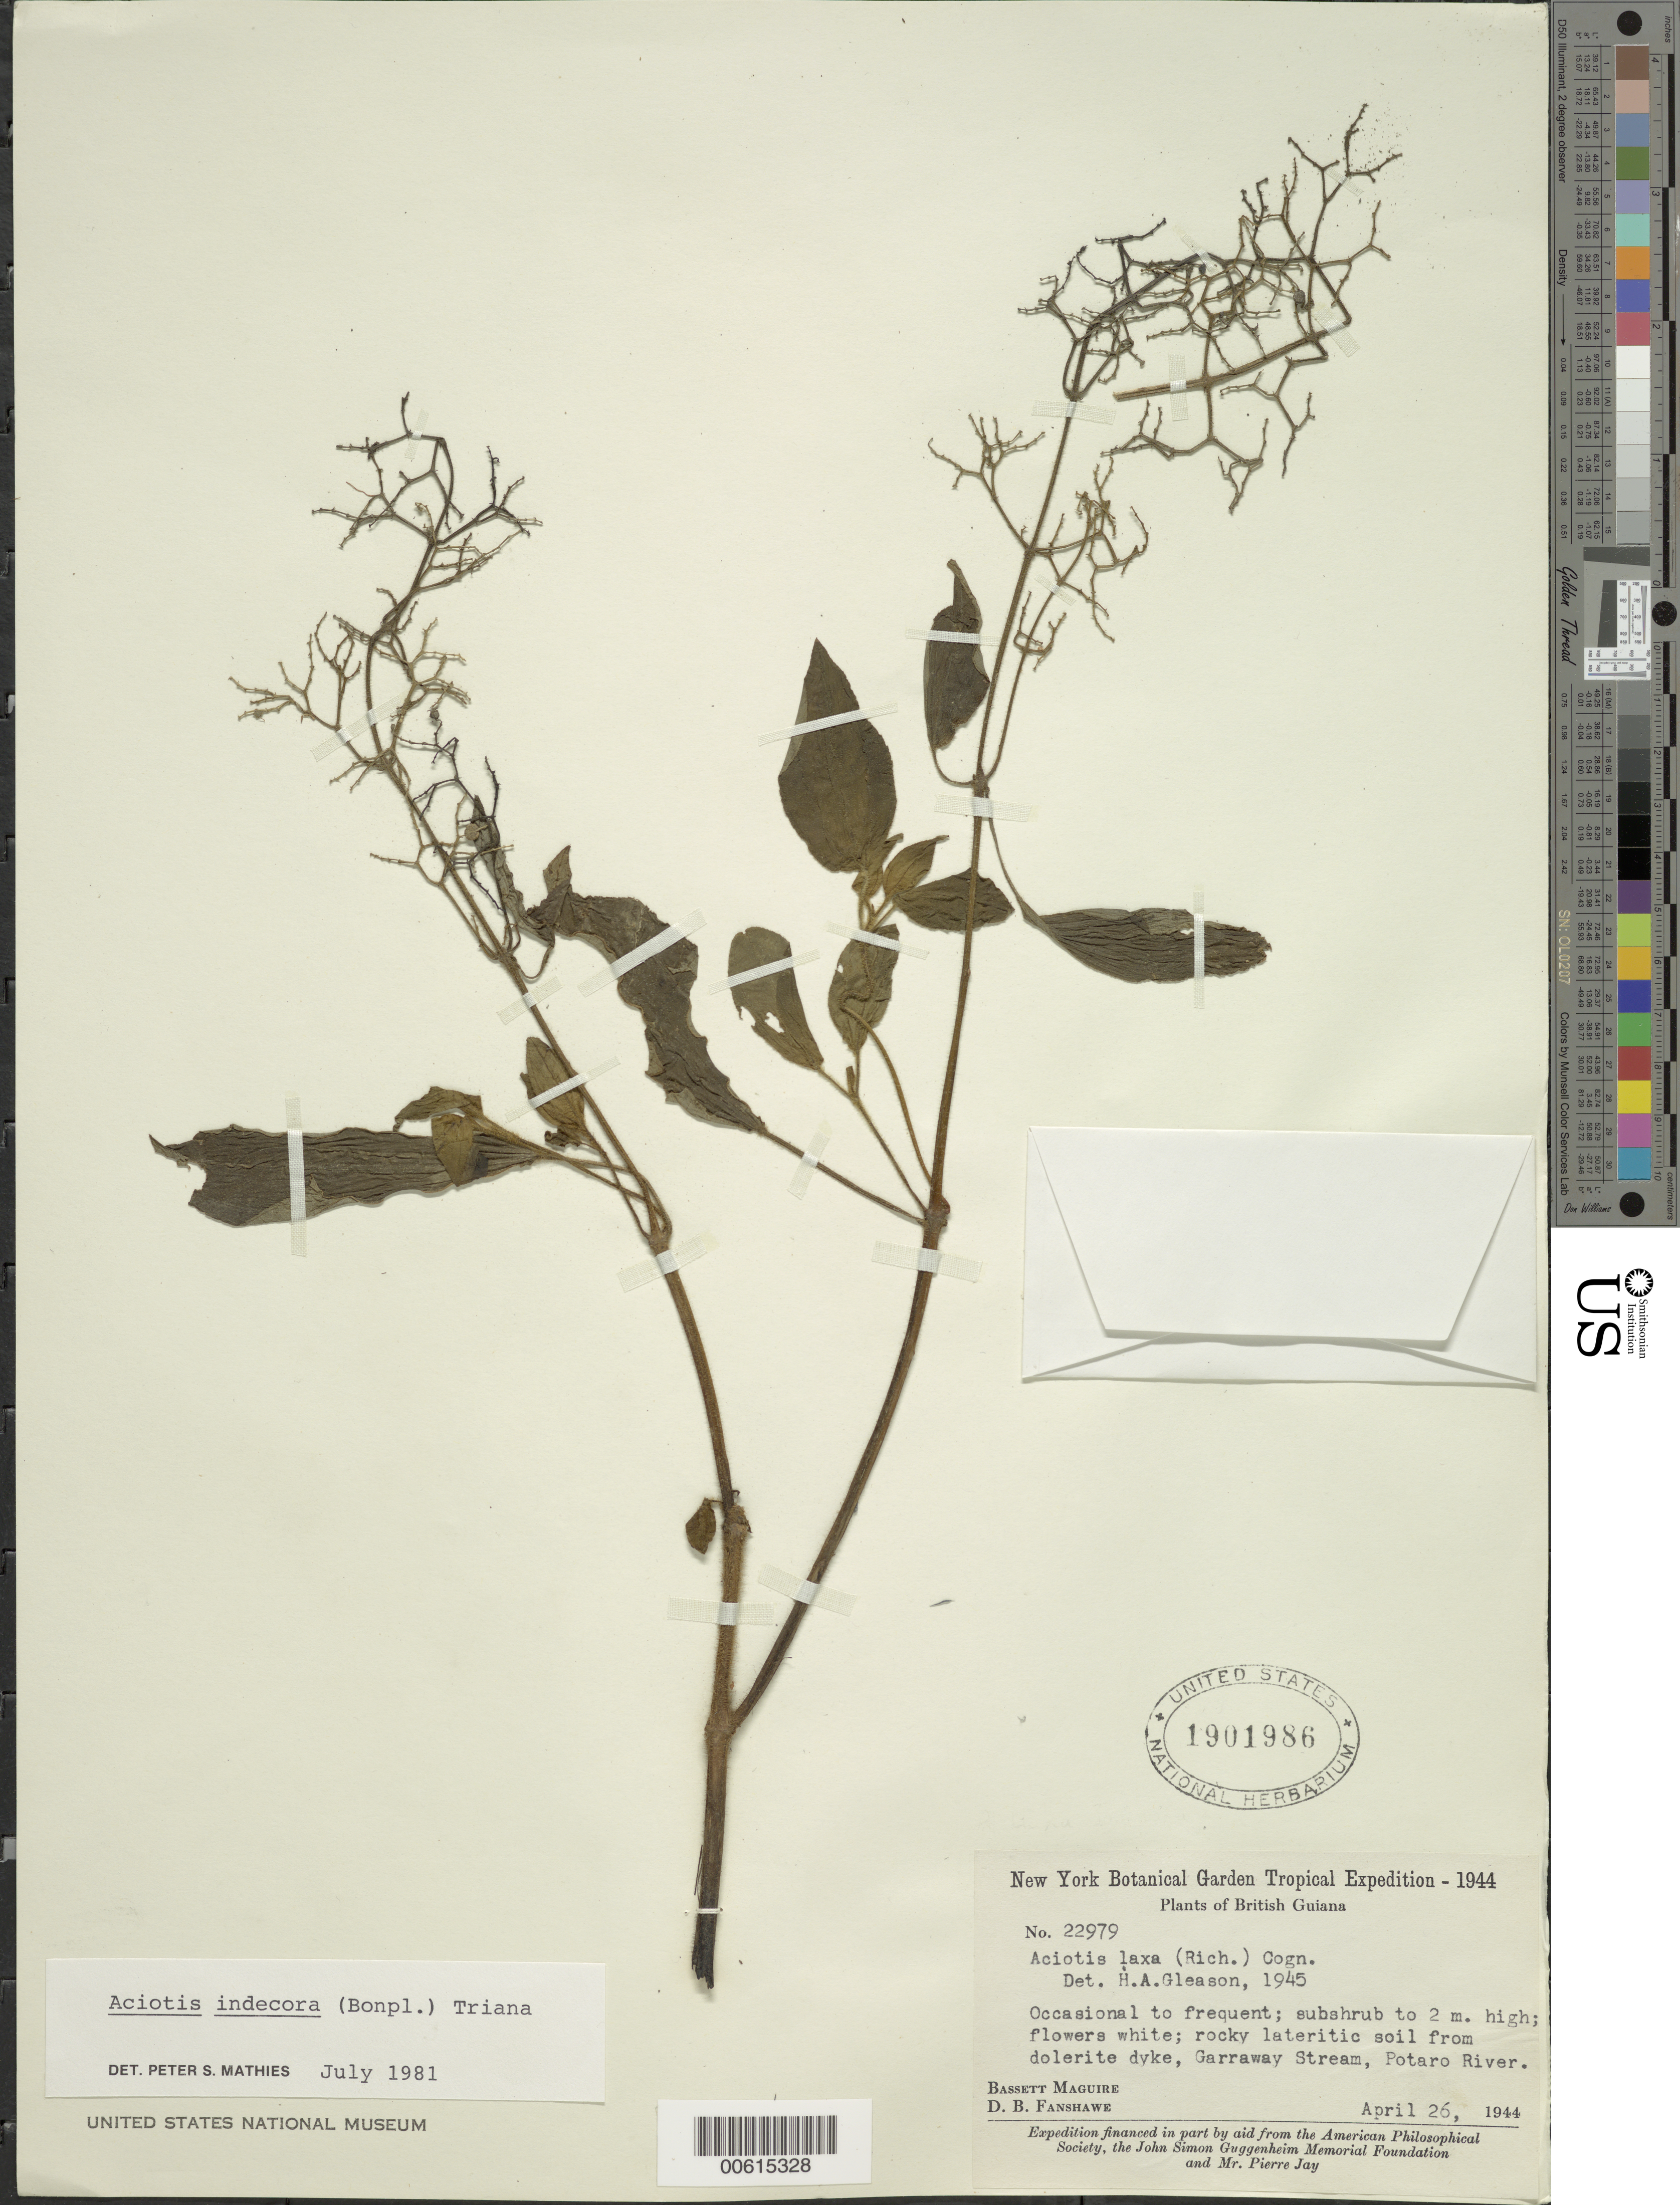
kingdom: Plantae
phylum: Tracheophyta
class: Magnoliopsida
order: Myrtales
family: Melastomataceae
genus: Aciotis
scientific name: Aciotis indecora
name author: (Bonpl.) Triana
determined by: Mathies, P. S.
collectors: B. Maguire & D. B. Fanshawe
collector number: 22979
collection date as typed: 26-Apr-44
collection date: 1944-04-26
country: Guyana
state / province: Potaro-Siparuni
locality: Garraway Stream, Potaro River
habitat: Rocky lateritic soil from dolerite dyke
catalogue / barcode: US 1901986